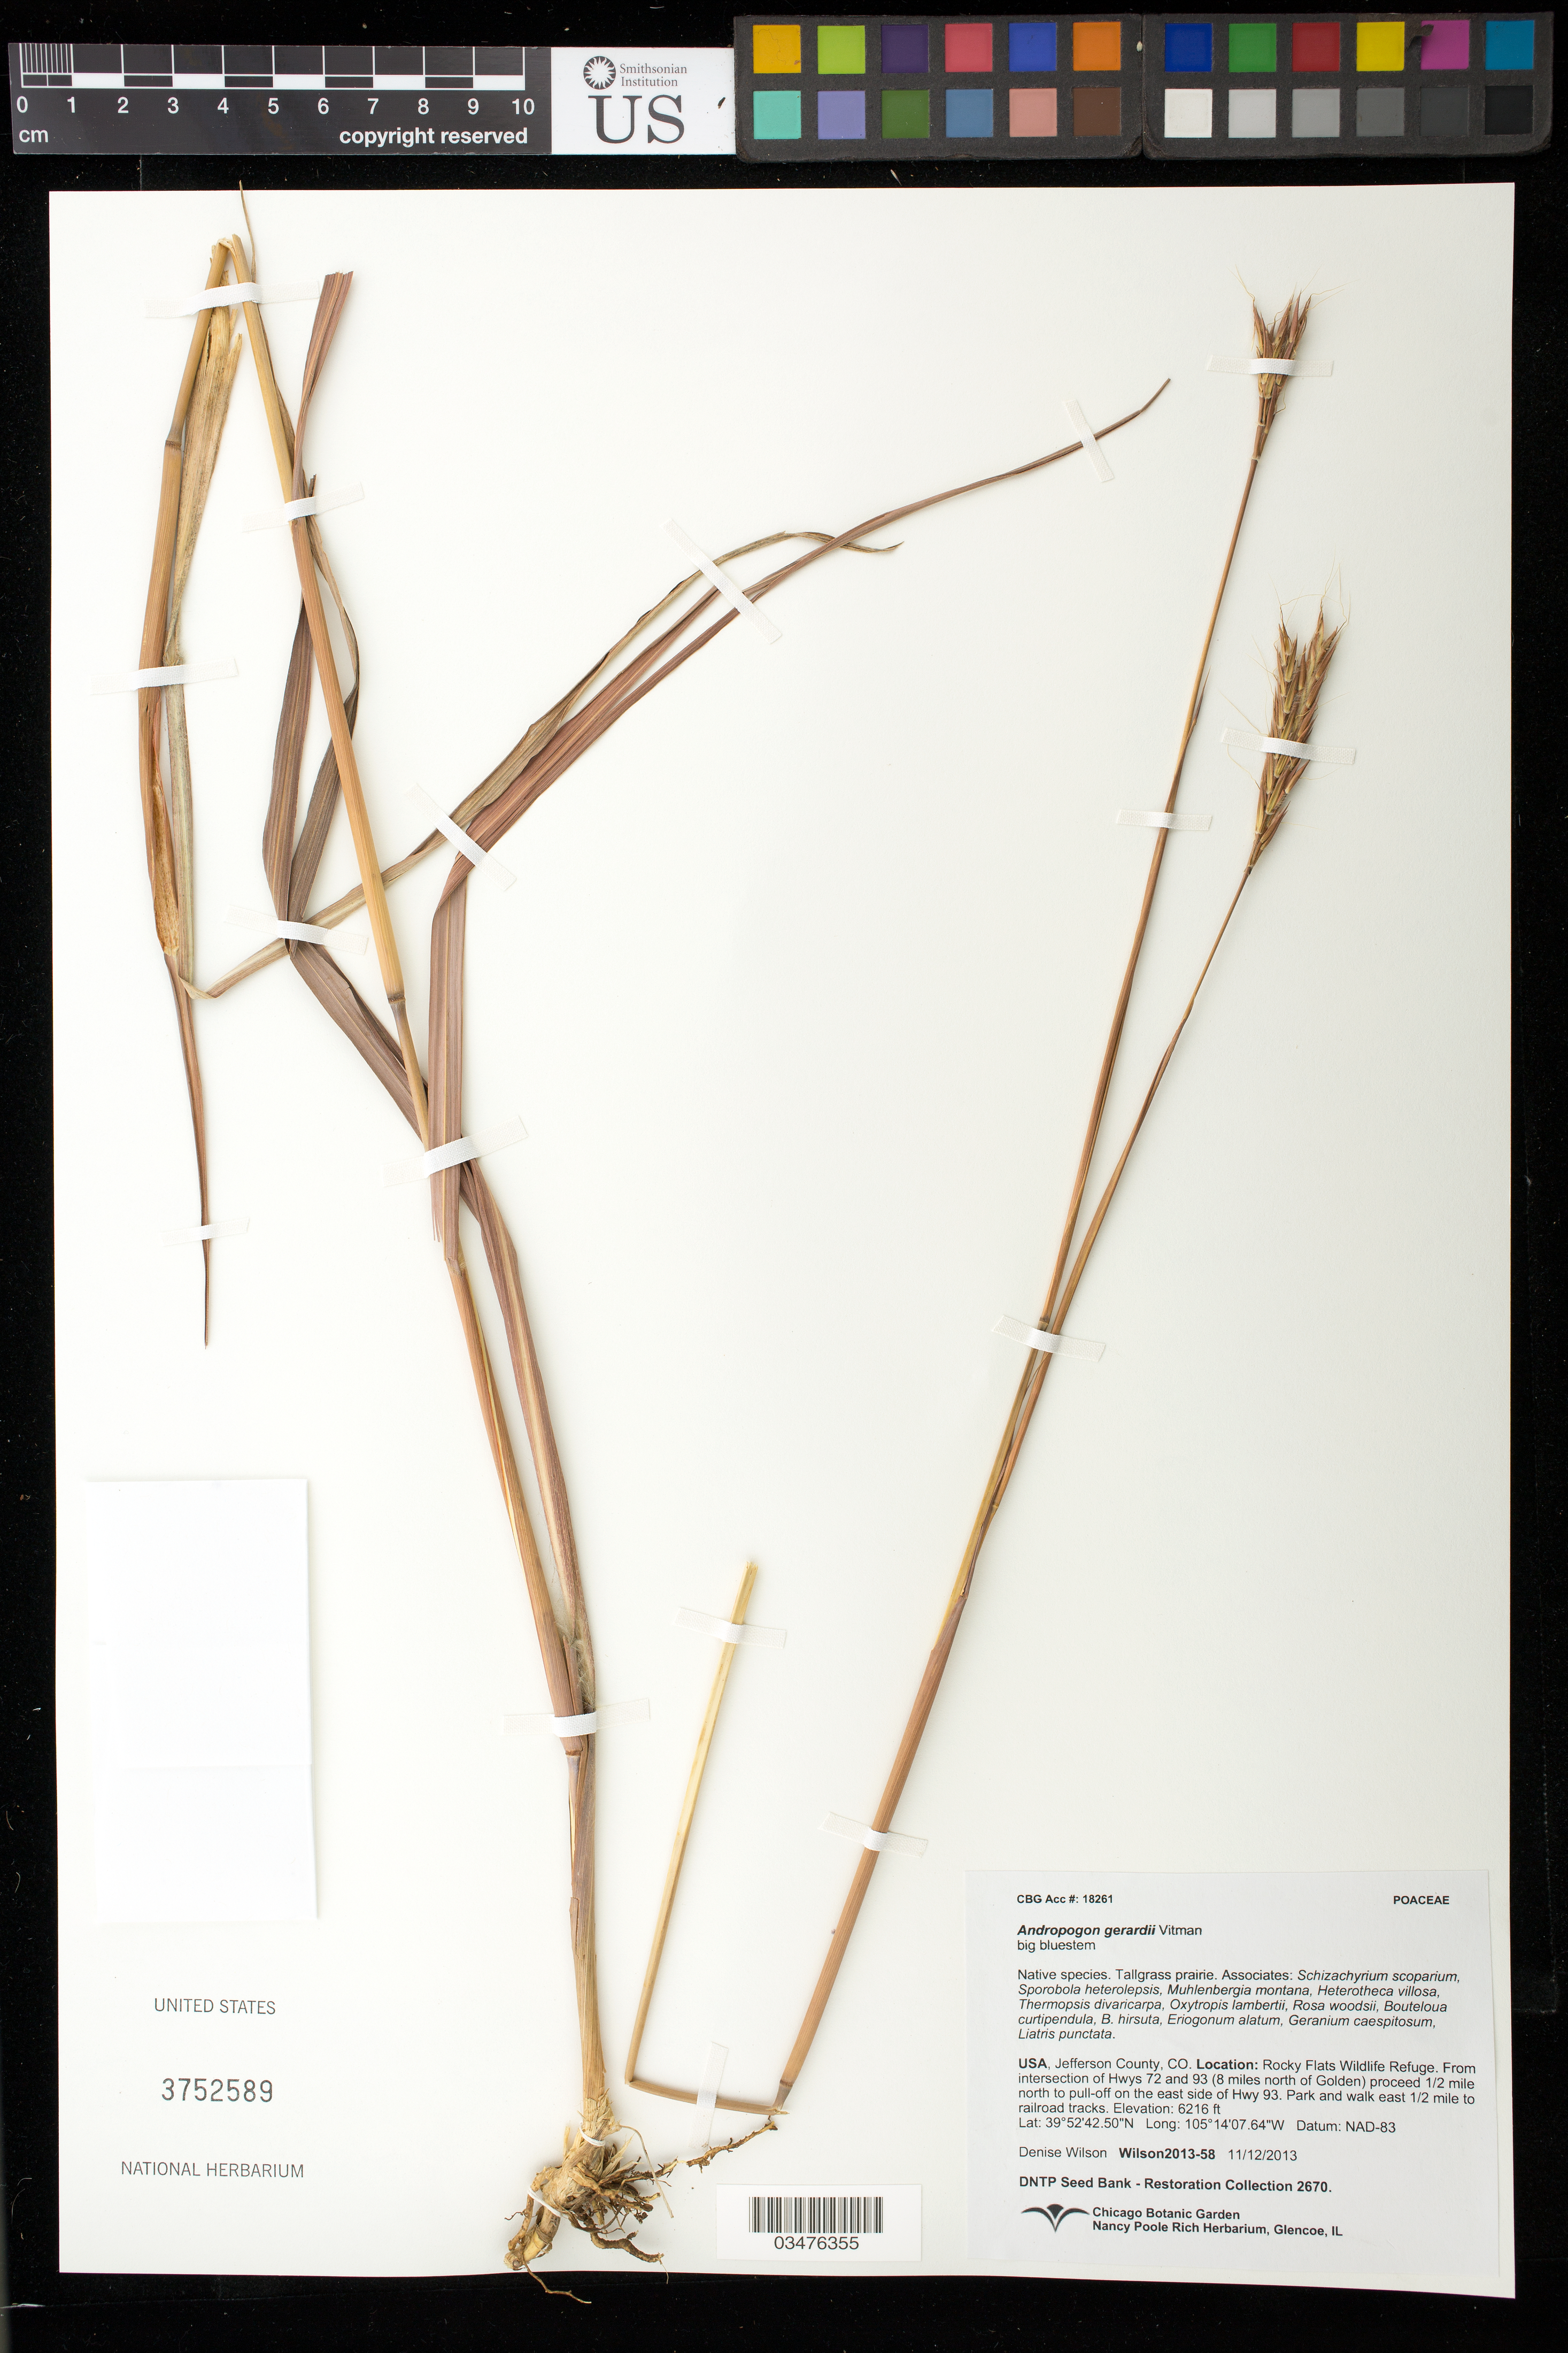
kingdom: Plantae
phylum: Tracheophyta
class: Liliopsida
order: Poales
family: Poaceae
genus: Andropogon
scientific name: Andropogon gerardii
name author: Vitman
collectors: D. Wilson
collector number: Wilson2013-58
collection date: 2013-11-12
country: United States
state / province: Colorado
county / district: Jefferson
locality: Rocky Flats Wildlife Refuge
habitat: Tallgrass prairie. With Rosa woodsii, Bouteloua hirsuta, ect.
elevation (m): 1895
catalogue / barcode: US 3752589